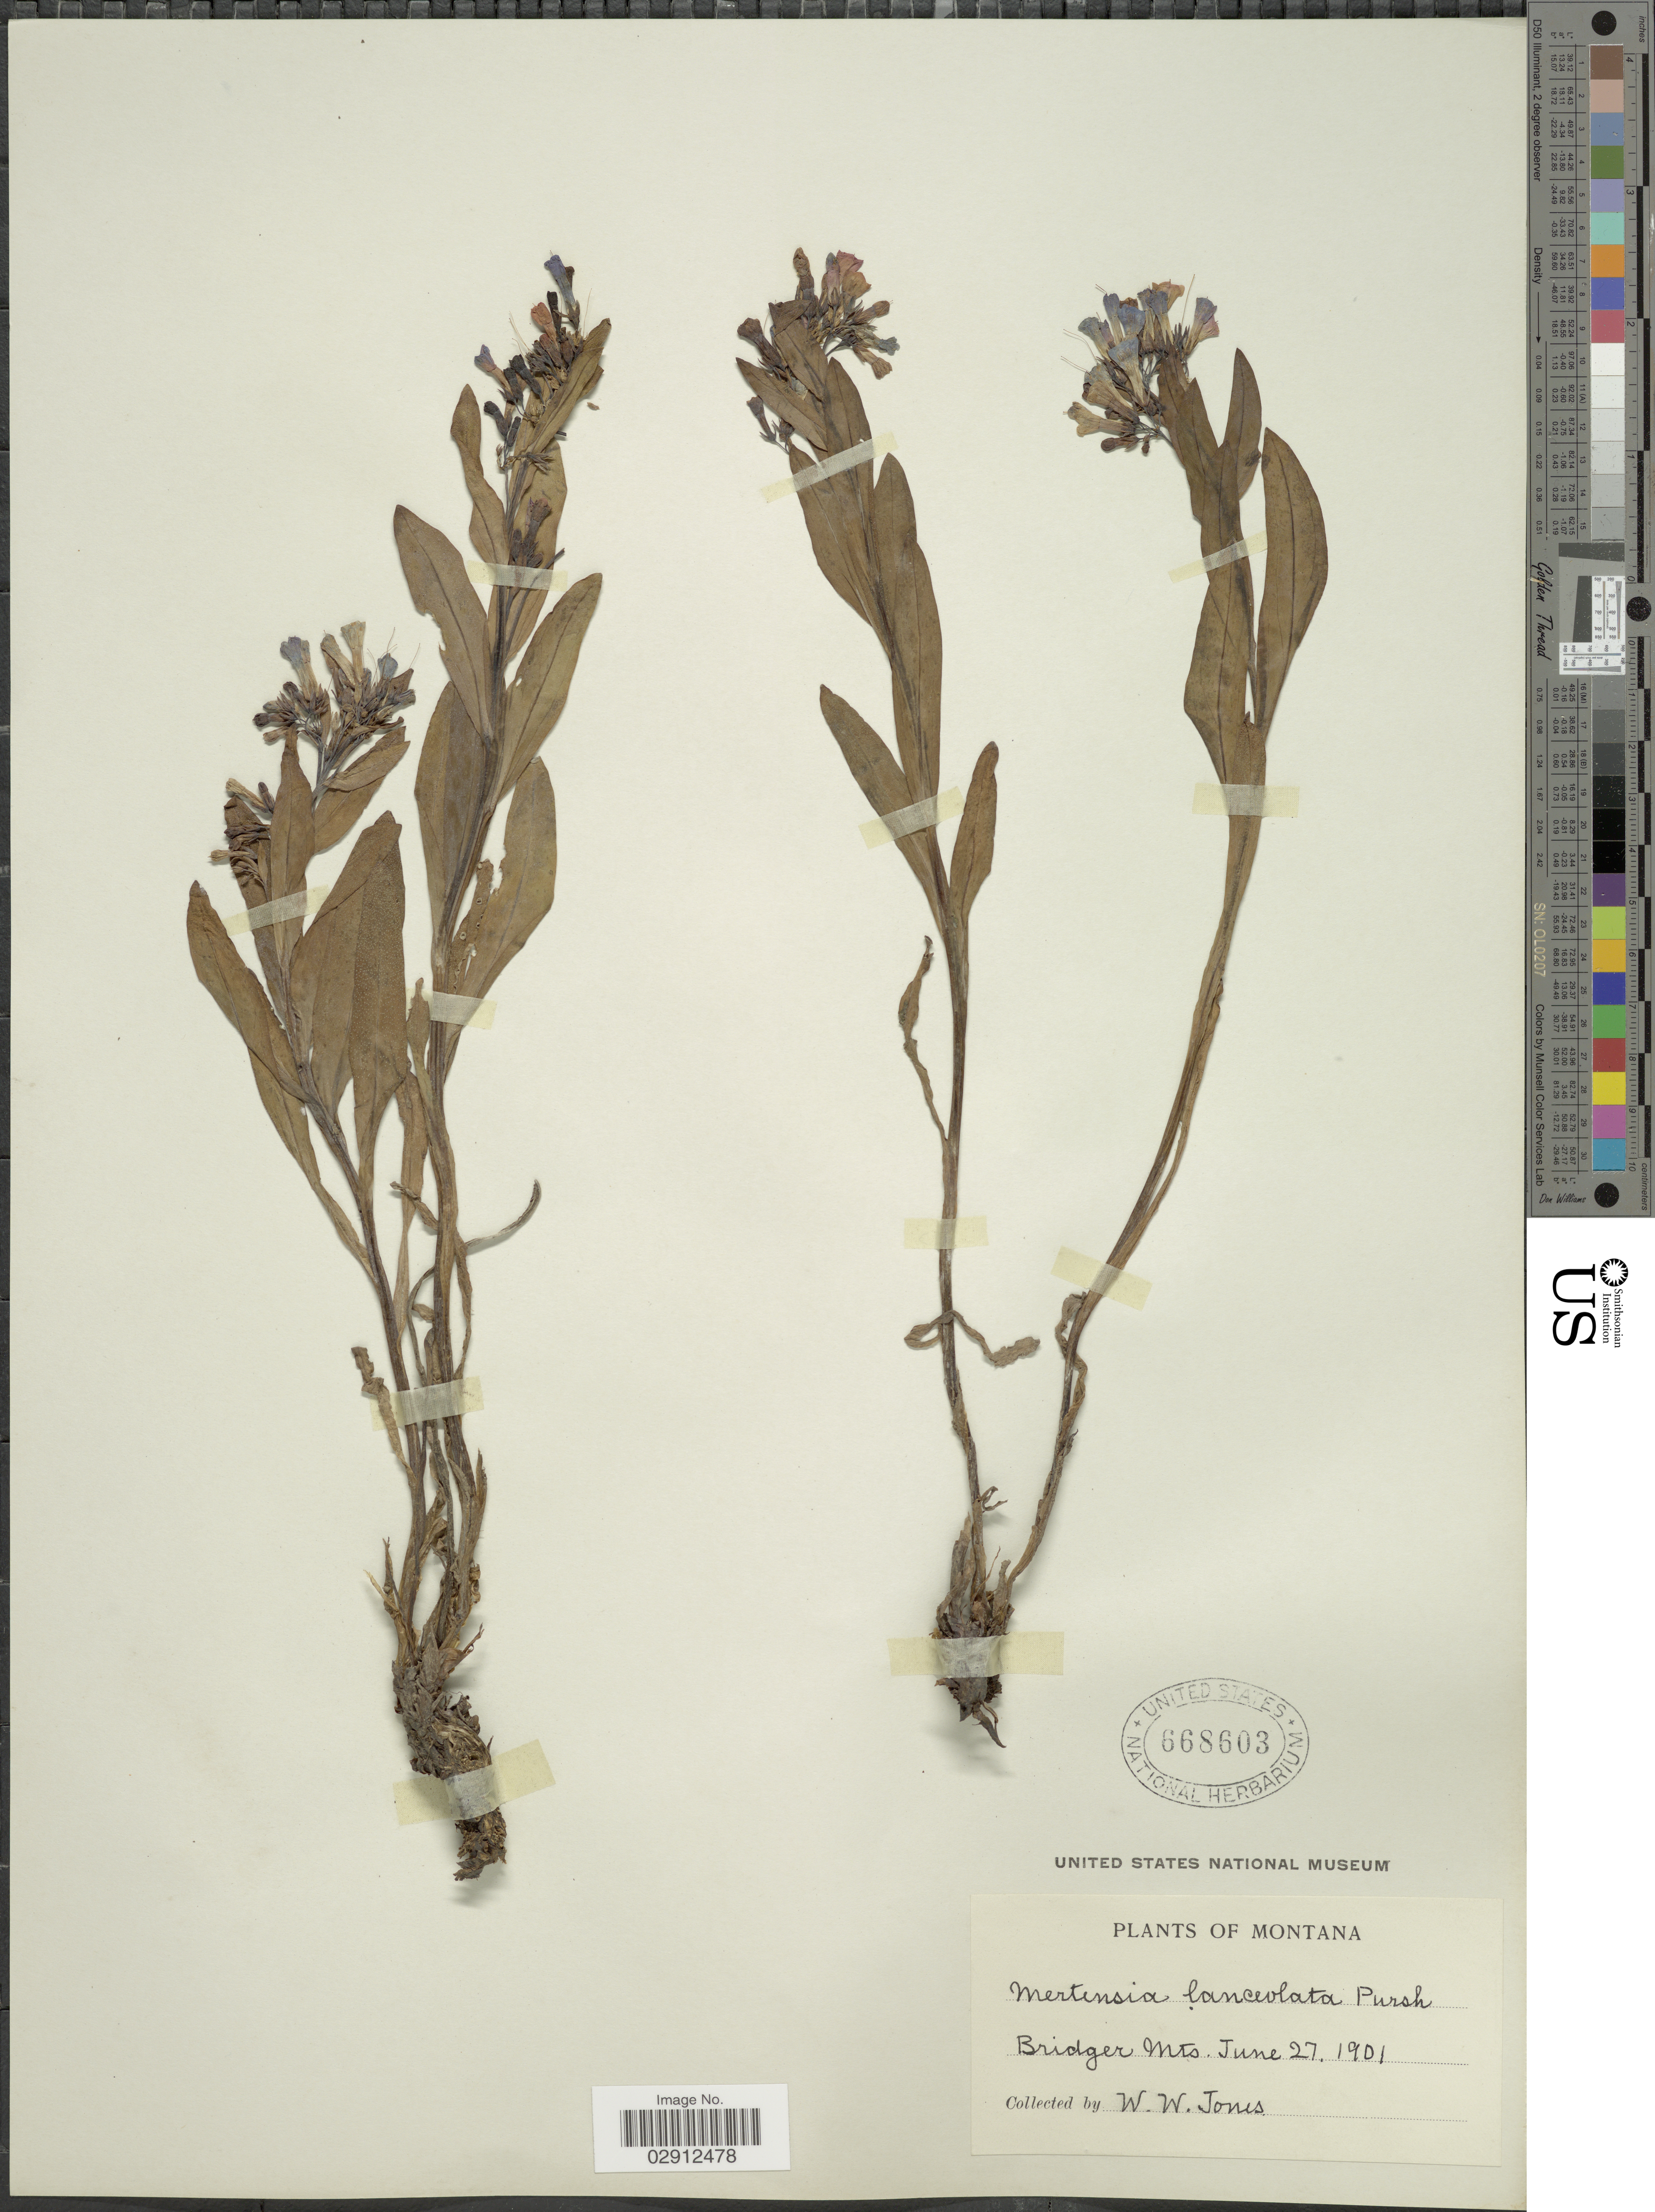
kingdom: Plantae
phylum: Tracheophyta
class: Magnoliopsida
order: Boraginales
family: Boraginaceae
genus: Mertensia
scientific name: Mertensia lanceolata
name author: (Pursh) DC. ex A. DC.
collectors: W. W. Jones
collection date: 1901-06-27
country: United States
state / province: Montana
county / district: Gallatin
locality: Bridger Mts.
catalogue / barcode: US 668603